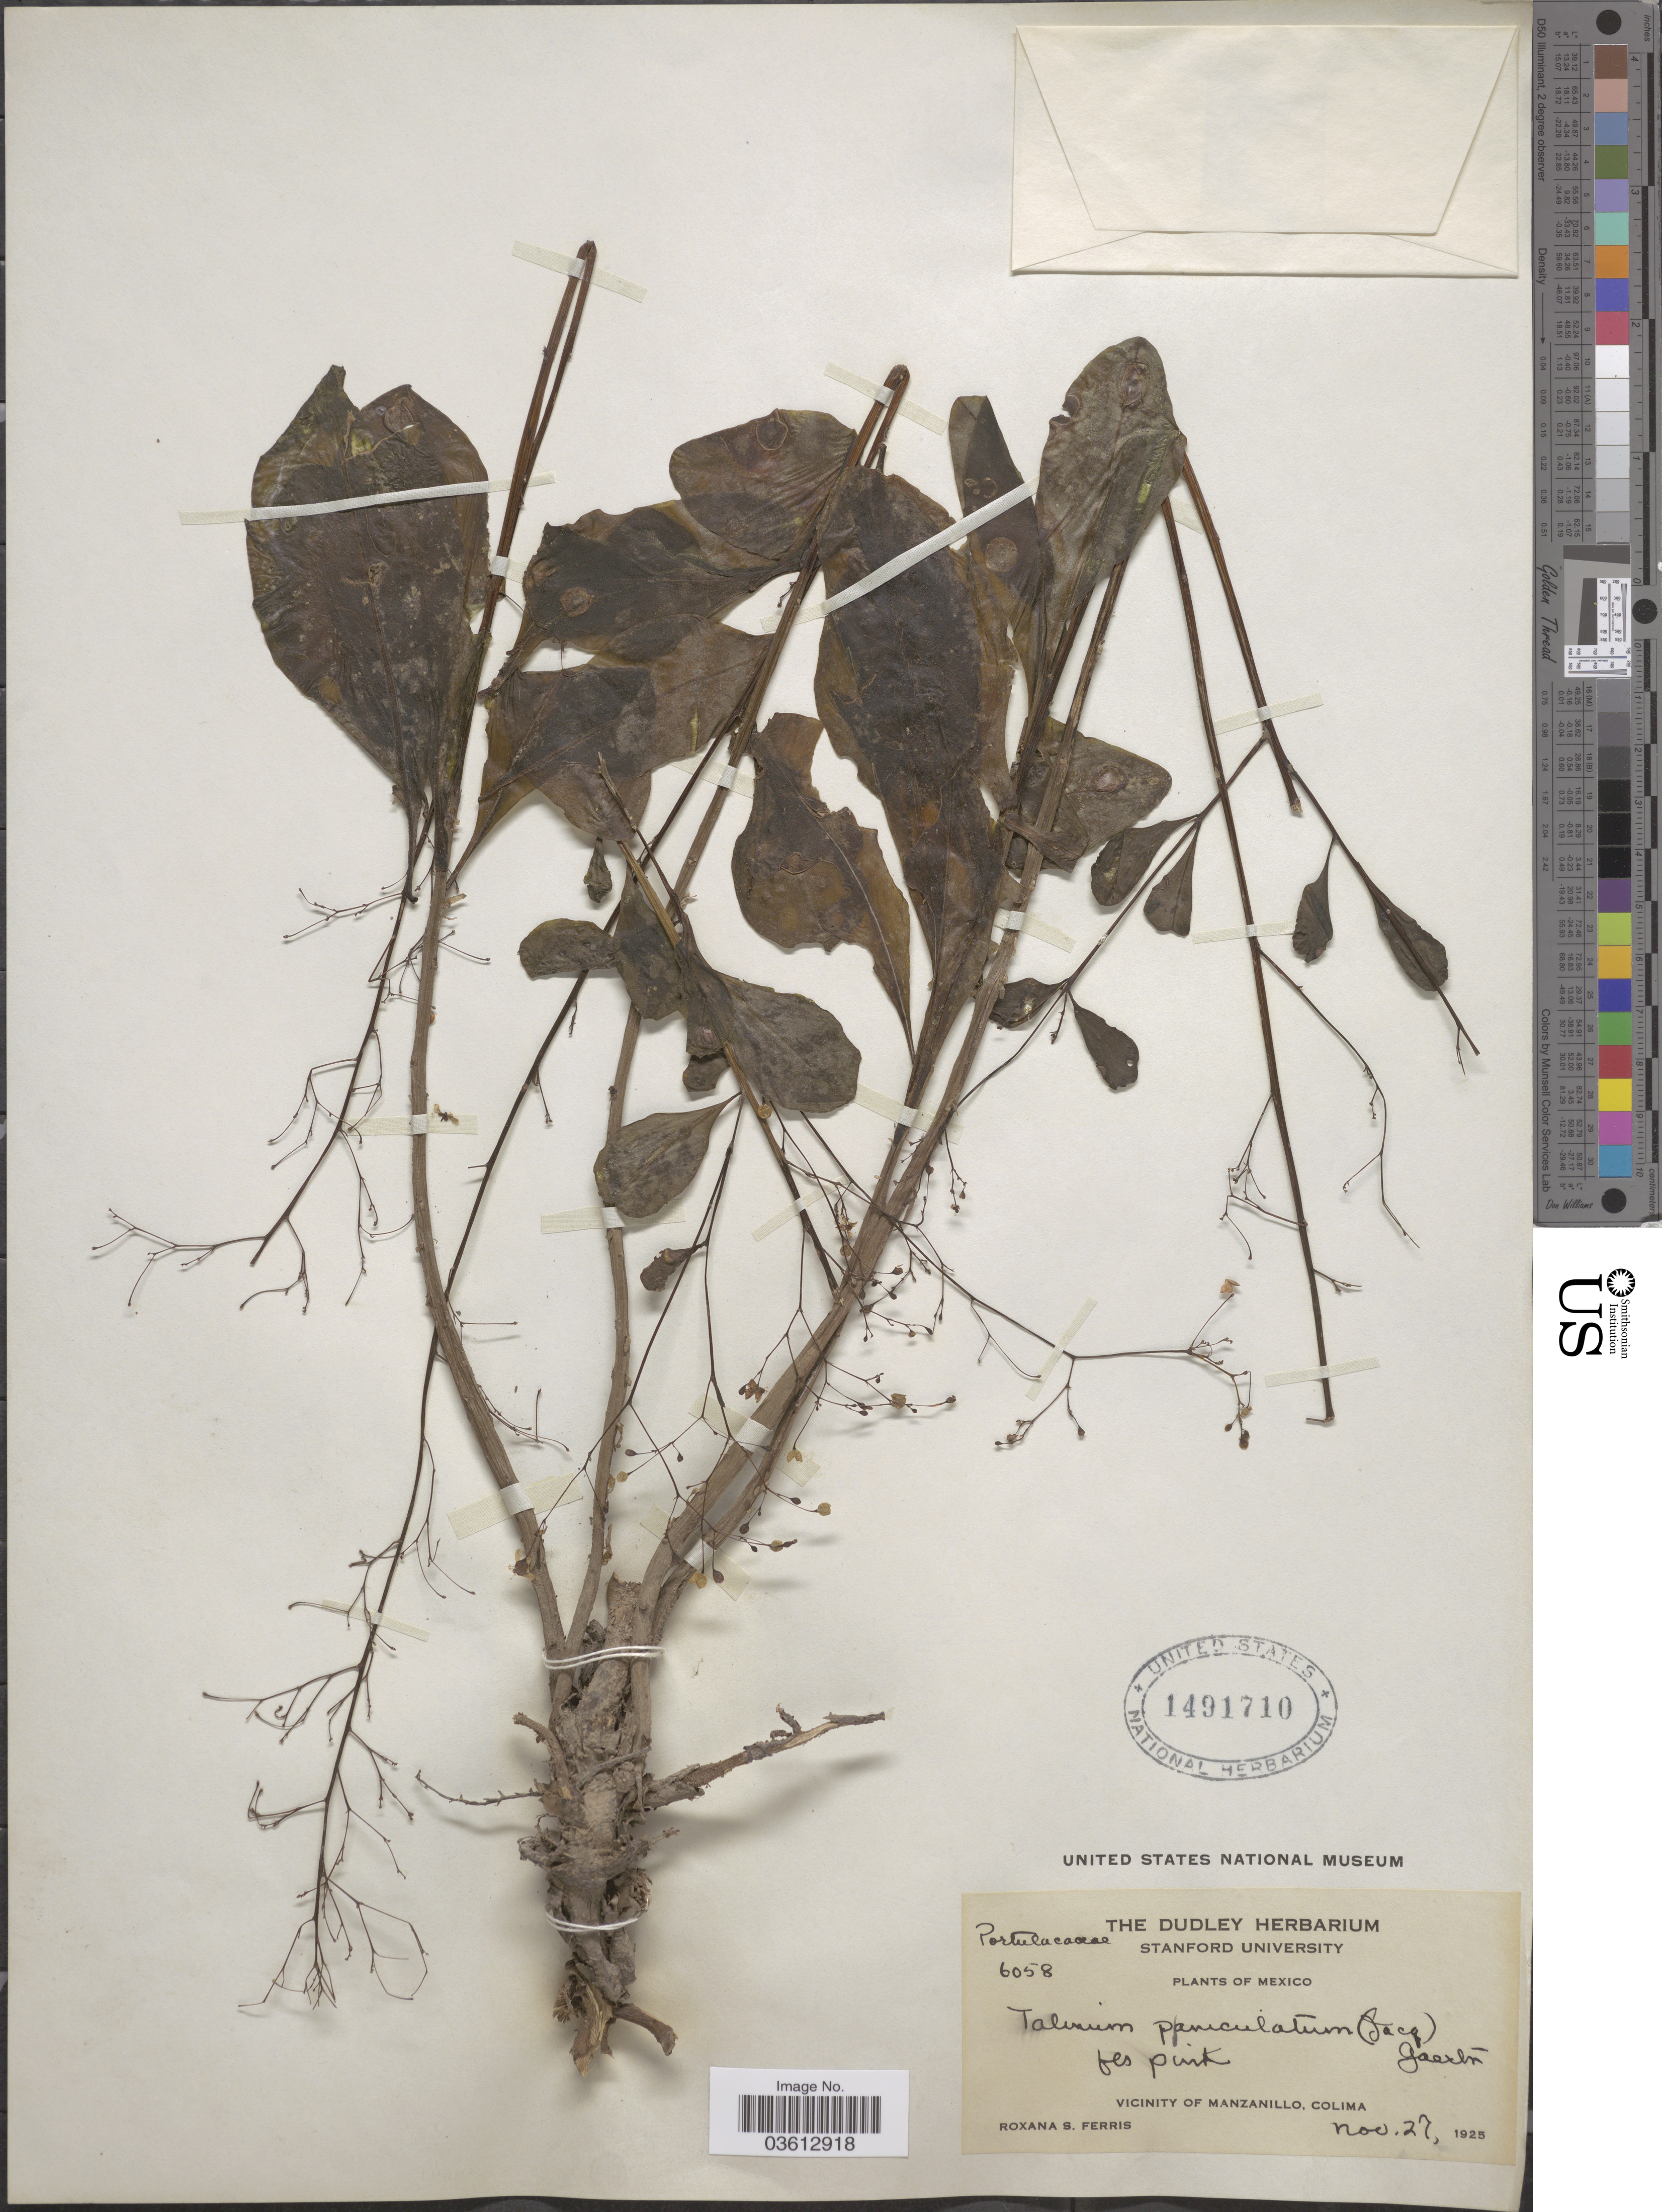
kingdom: Plantae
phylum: Tracheophyta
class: Magnoliopsida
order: Caryophyllales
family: Talinaceae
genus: Talinum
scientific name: Talinum paniculatum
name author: (Jacq.) Gaertn.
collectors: R. S. Ferris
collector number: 6058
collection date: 1925-11-27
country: Mexico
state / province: Colima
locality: Vicinity of Manzanillo.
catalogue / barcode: US 1491710